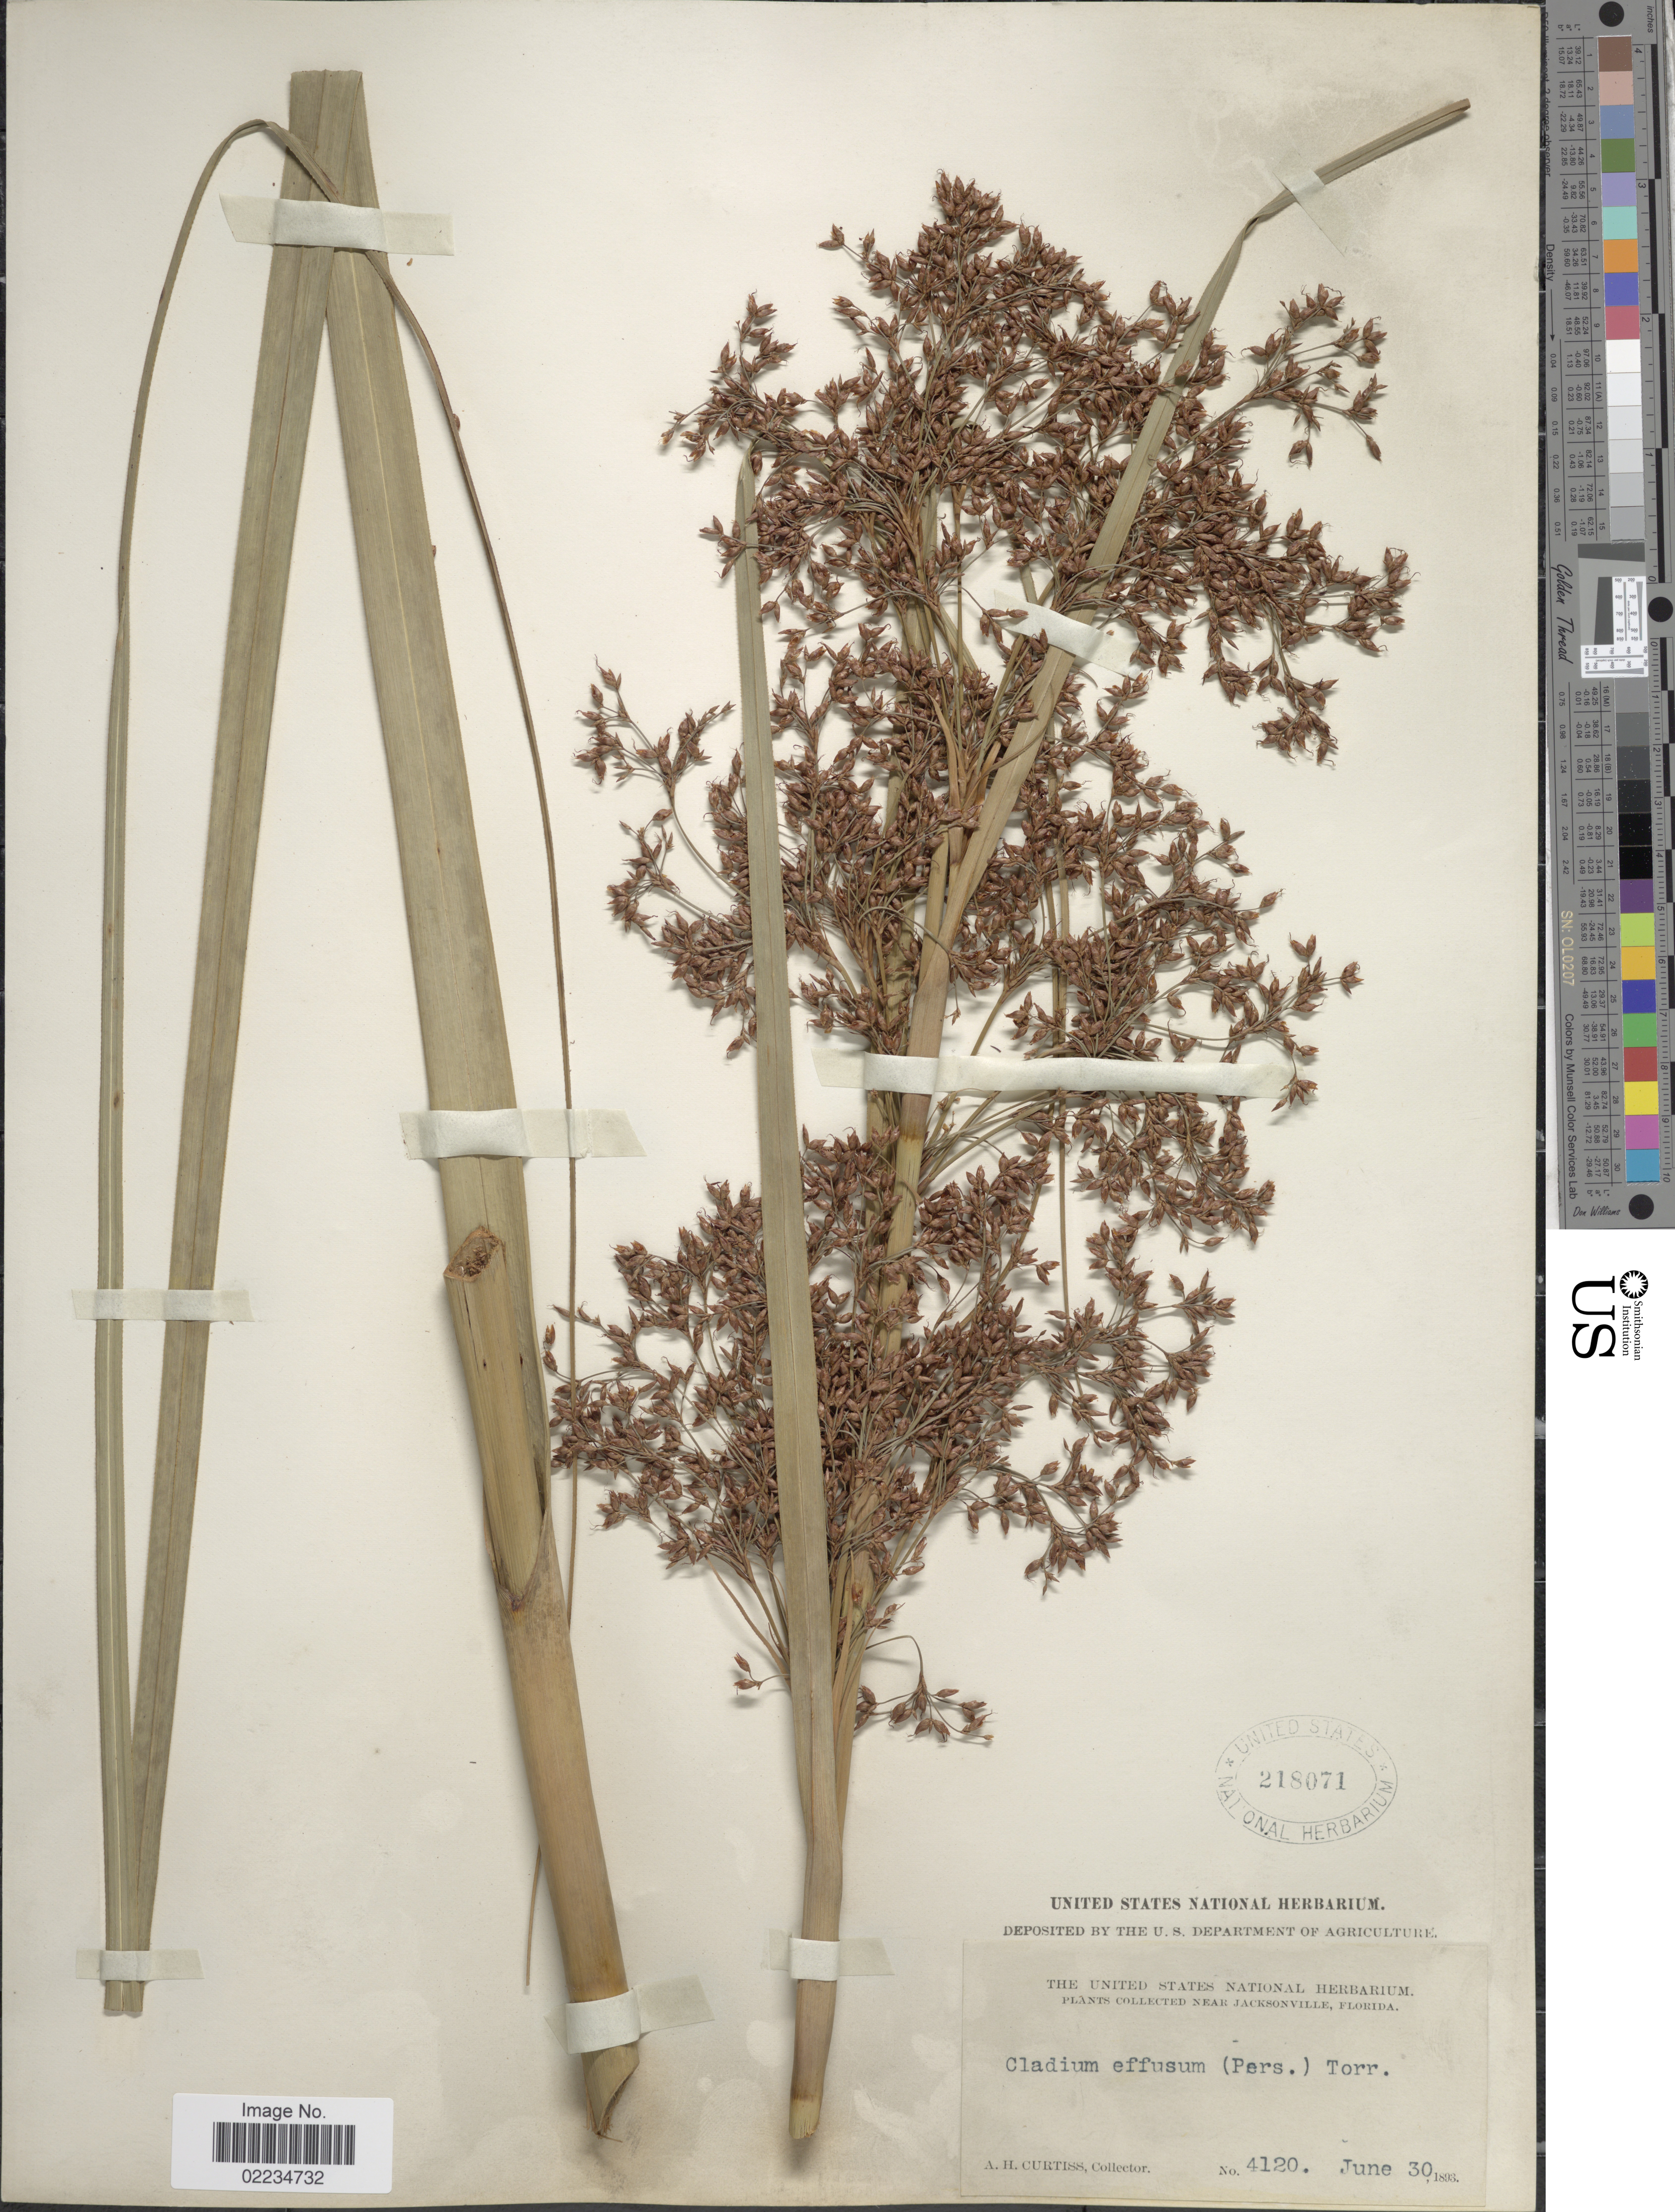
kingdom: Plantae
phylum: Tracheophyta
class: Liliopsida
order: Poales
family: Cyperaceae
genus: Cladium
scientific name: Cladium jamaicense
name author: Crantz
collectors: A. H. Curtiss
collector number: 4120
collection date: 1893-06-30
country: United States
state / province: Florida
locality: Near Jacksonville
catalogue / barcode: US 218071